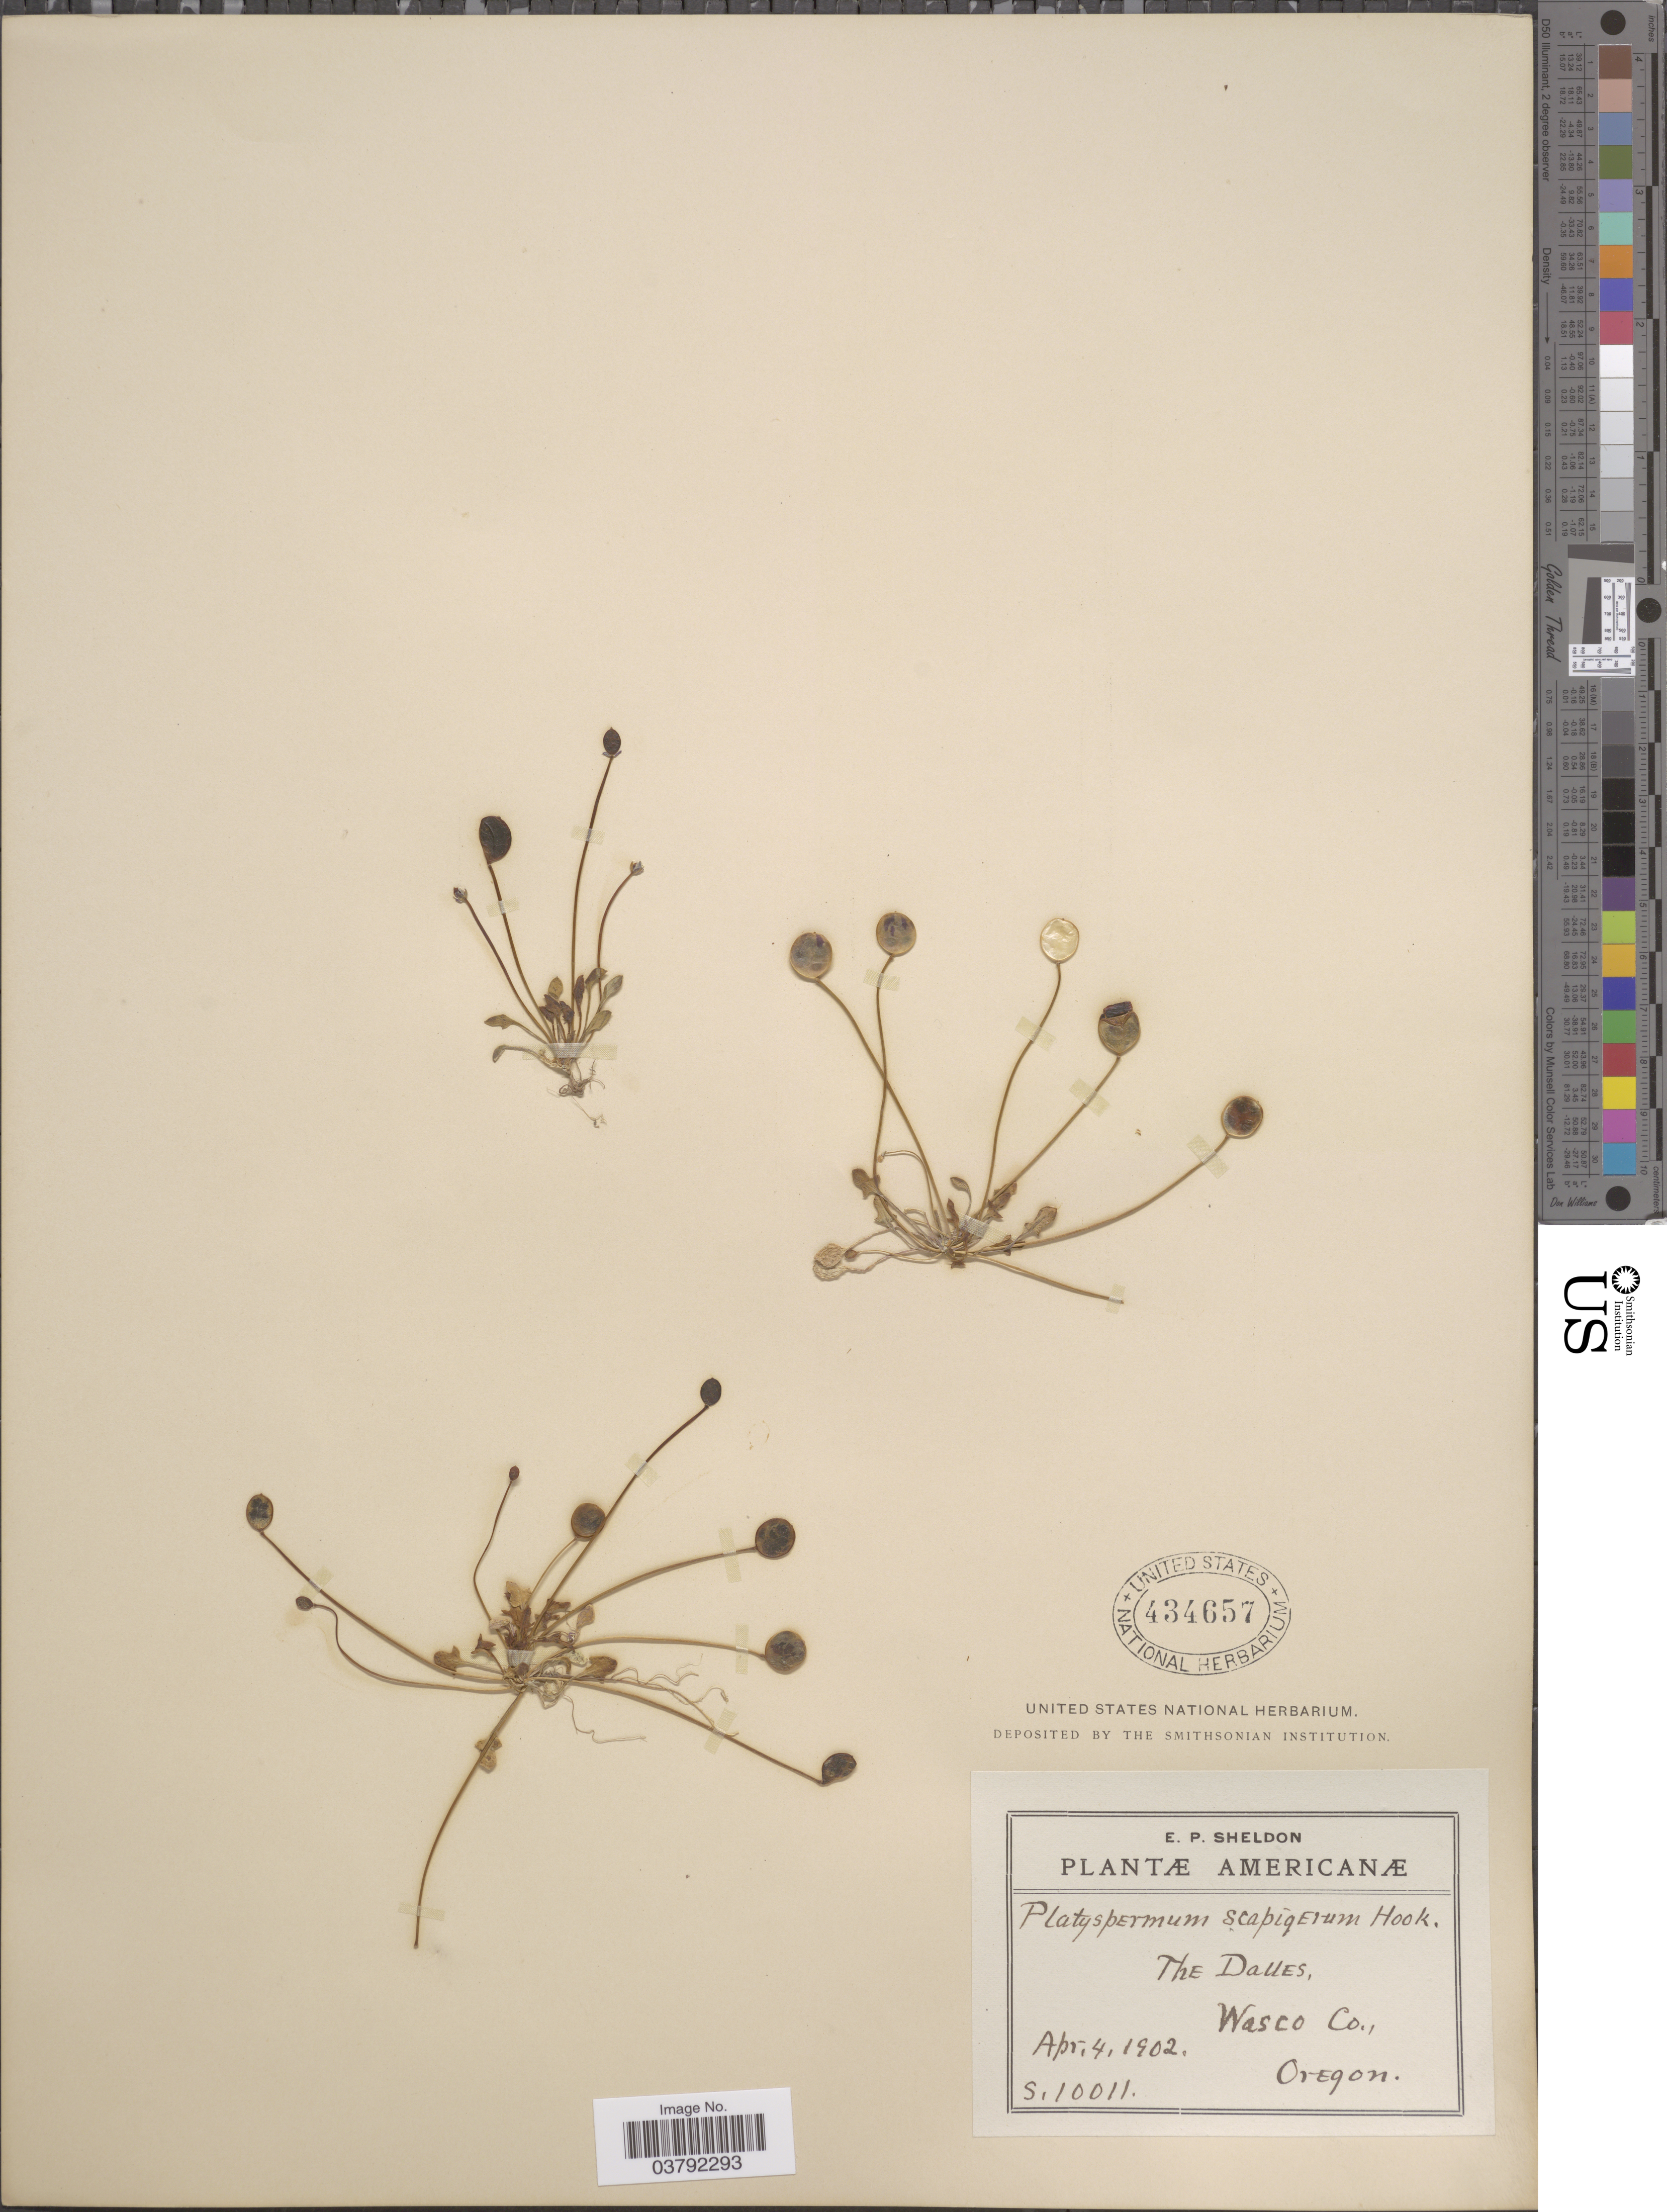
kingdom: Plantae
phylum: Tracheophyta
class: Magnoliopsida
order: Brassicales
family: Brassicaceae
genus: Idahoa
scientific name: Idahoa scapigera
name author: A. Nelson & J.F. Macbr.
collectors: E. P. Sheldon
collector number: S10011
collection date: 1902-04-04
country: United States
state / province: Oregon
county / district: Wasco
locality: The Dalles, Wasco Co.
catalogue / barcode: US 434657